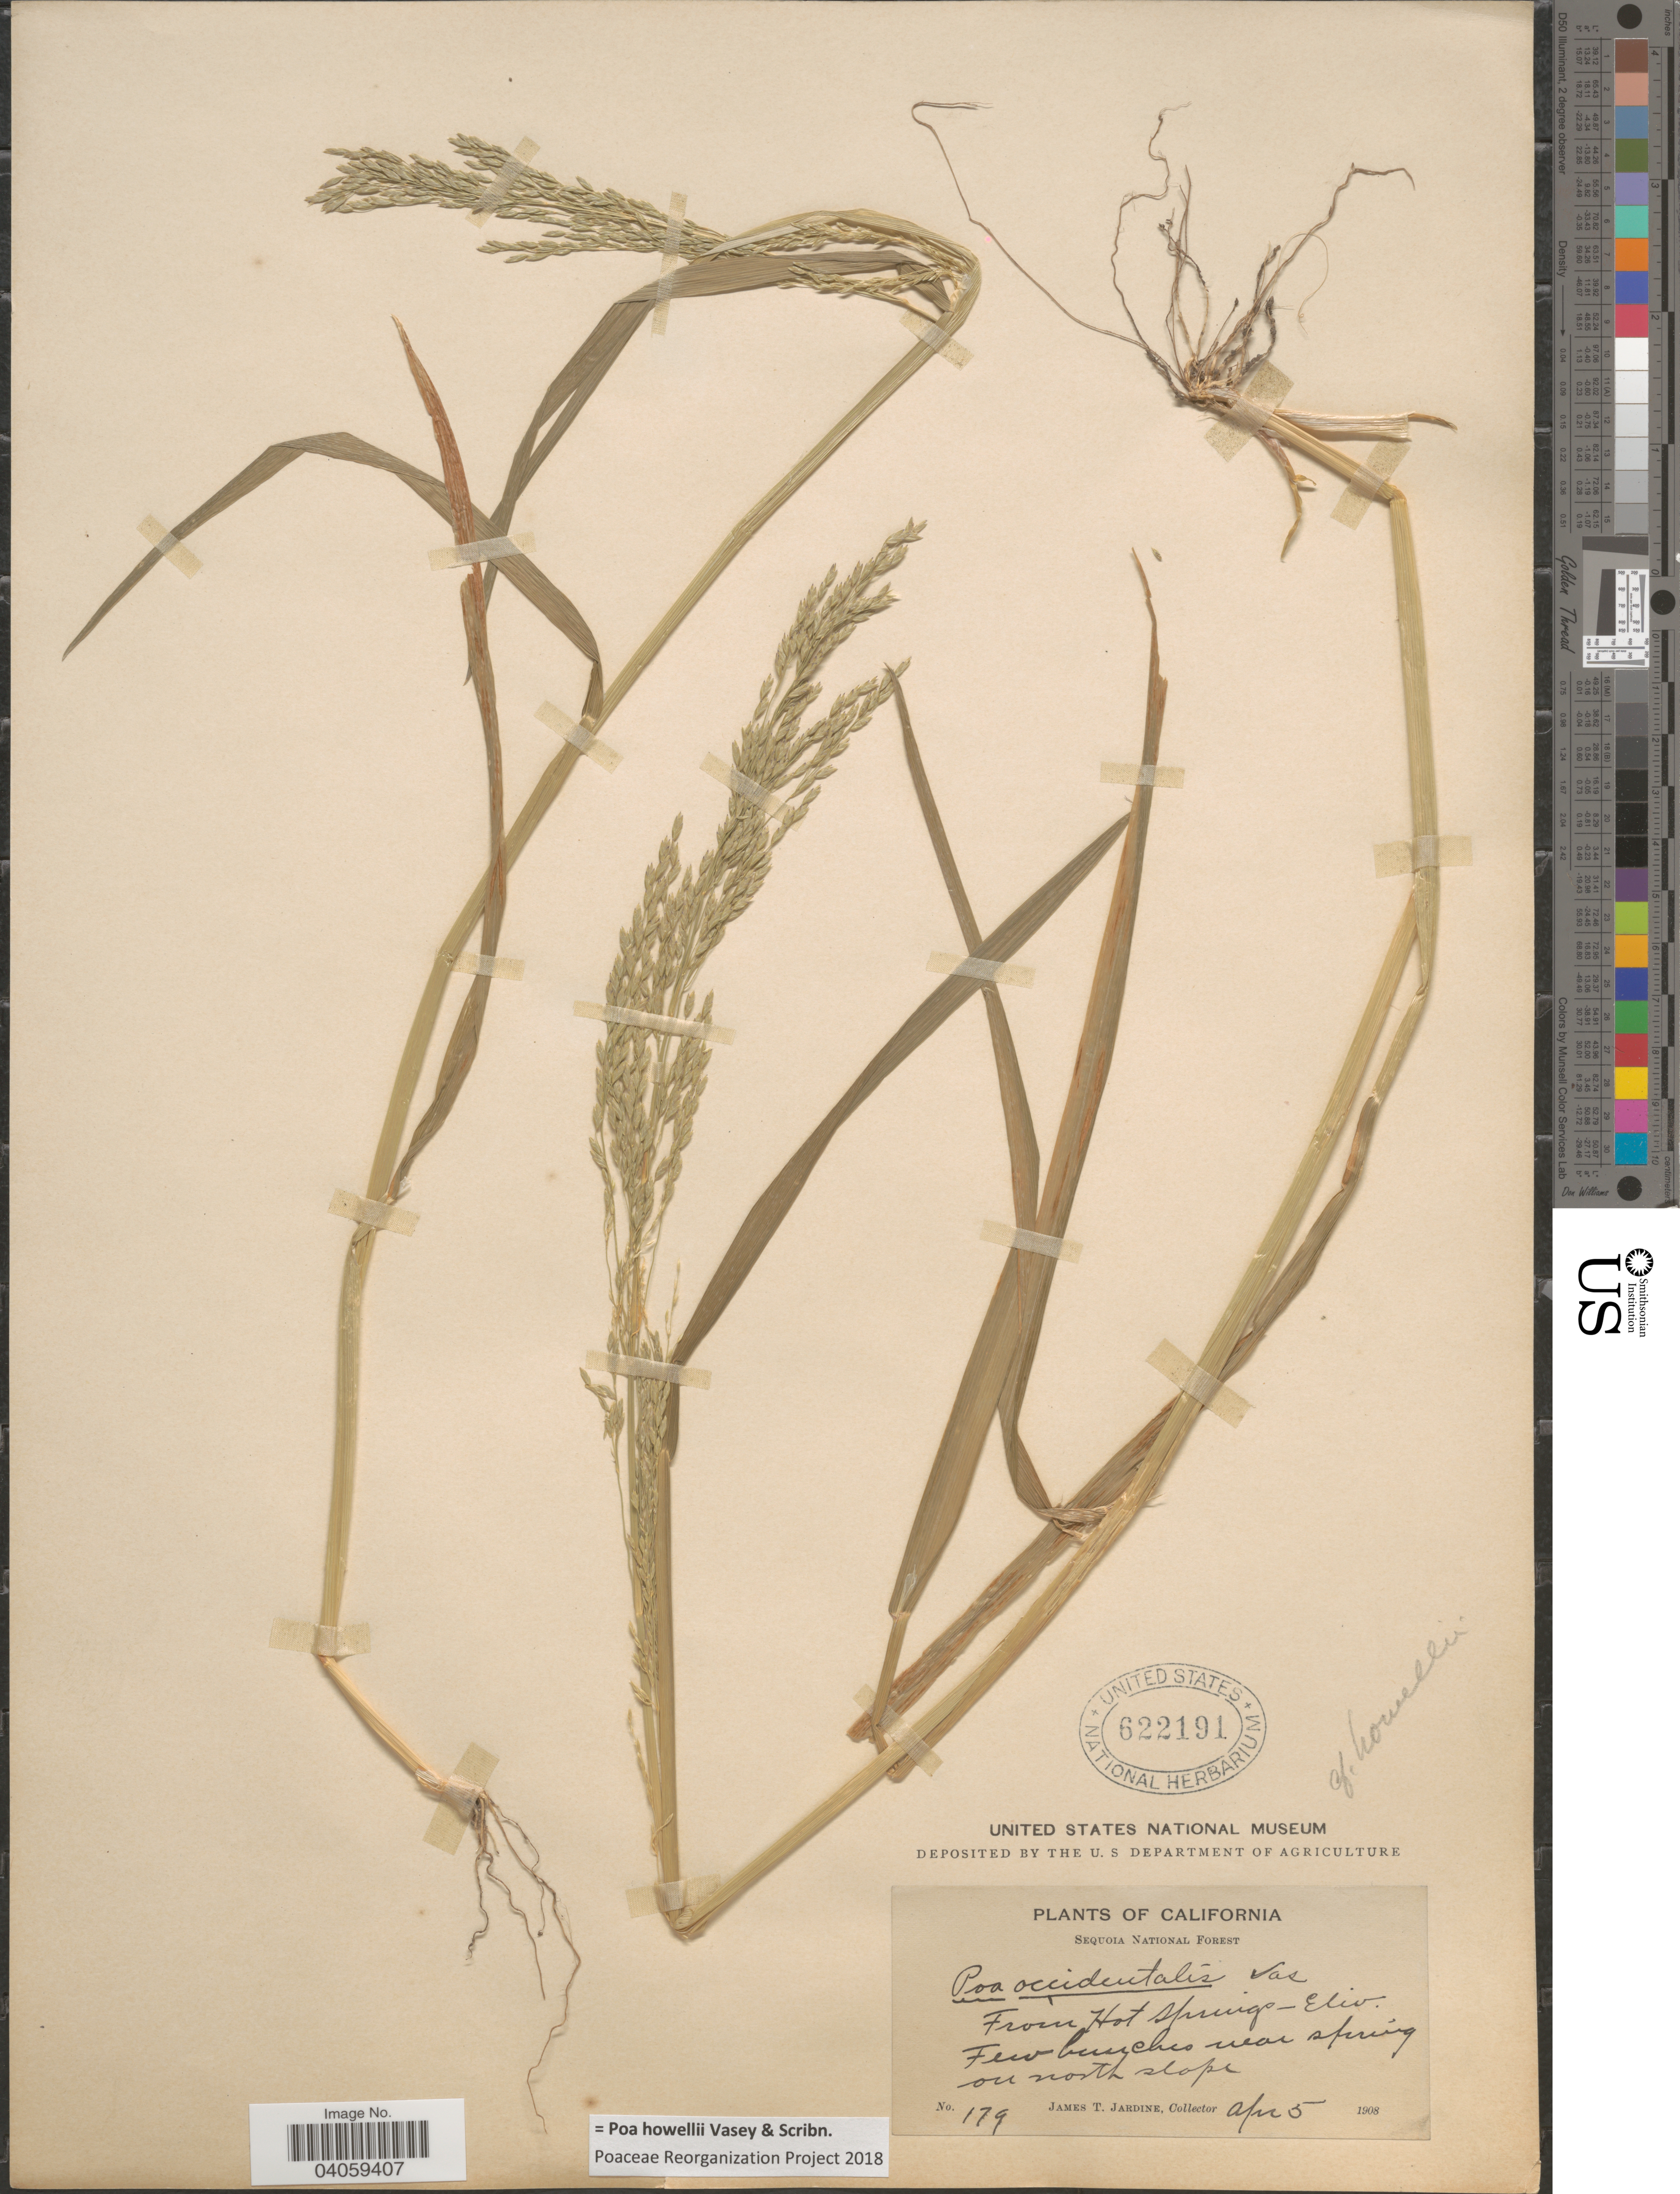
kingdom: Plantae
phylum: Tracheophyta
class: Liliopsida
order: Poales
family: Poaceae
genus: Poa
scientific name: Poa howellii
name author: Vasey & Scribn.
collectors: J. T. Jardine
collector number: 179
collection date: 1908-04-05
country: United States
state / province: California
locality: Sequoia National Forest. Hot Springs-Eliv. Near spring on north slope.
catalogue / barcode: US 622191